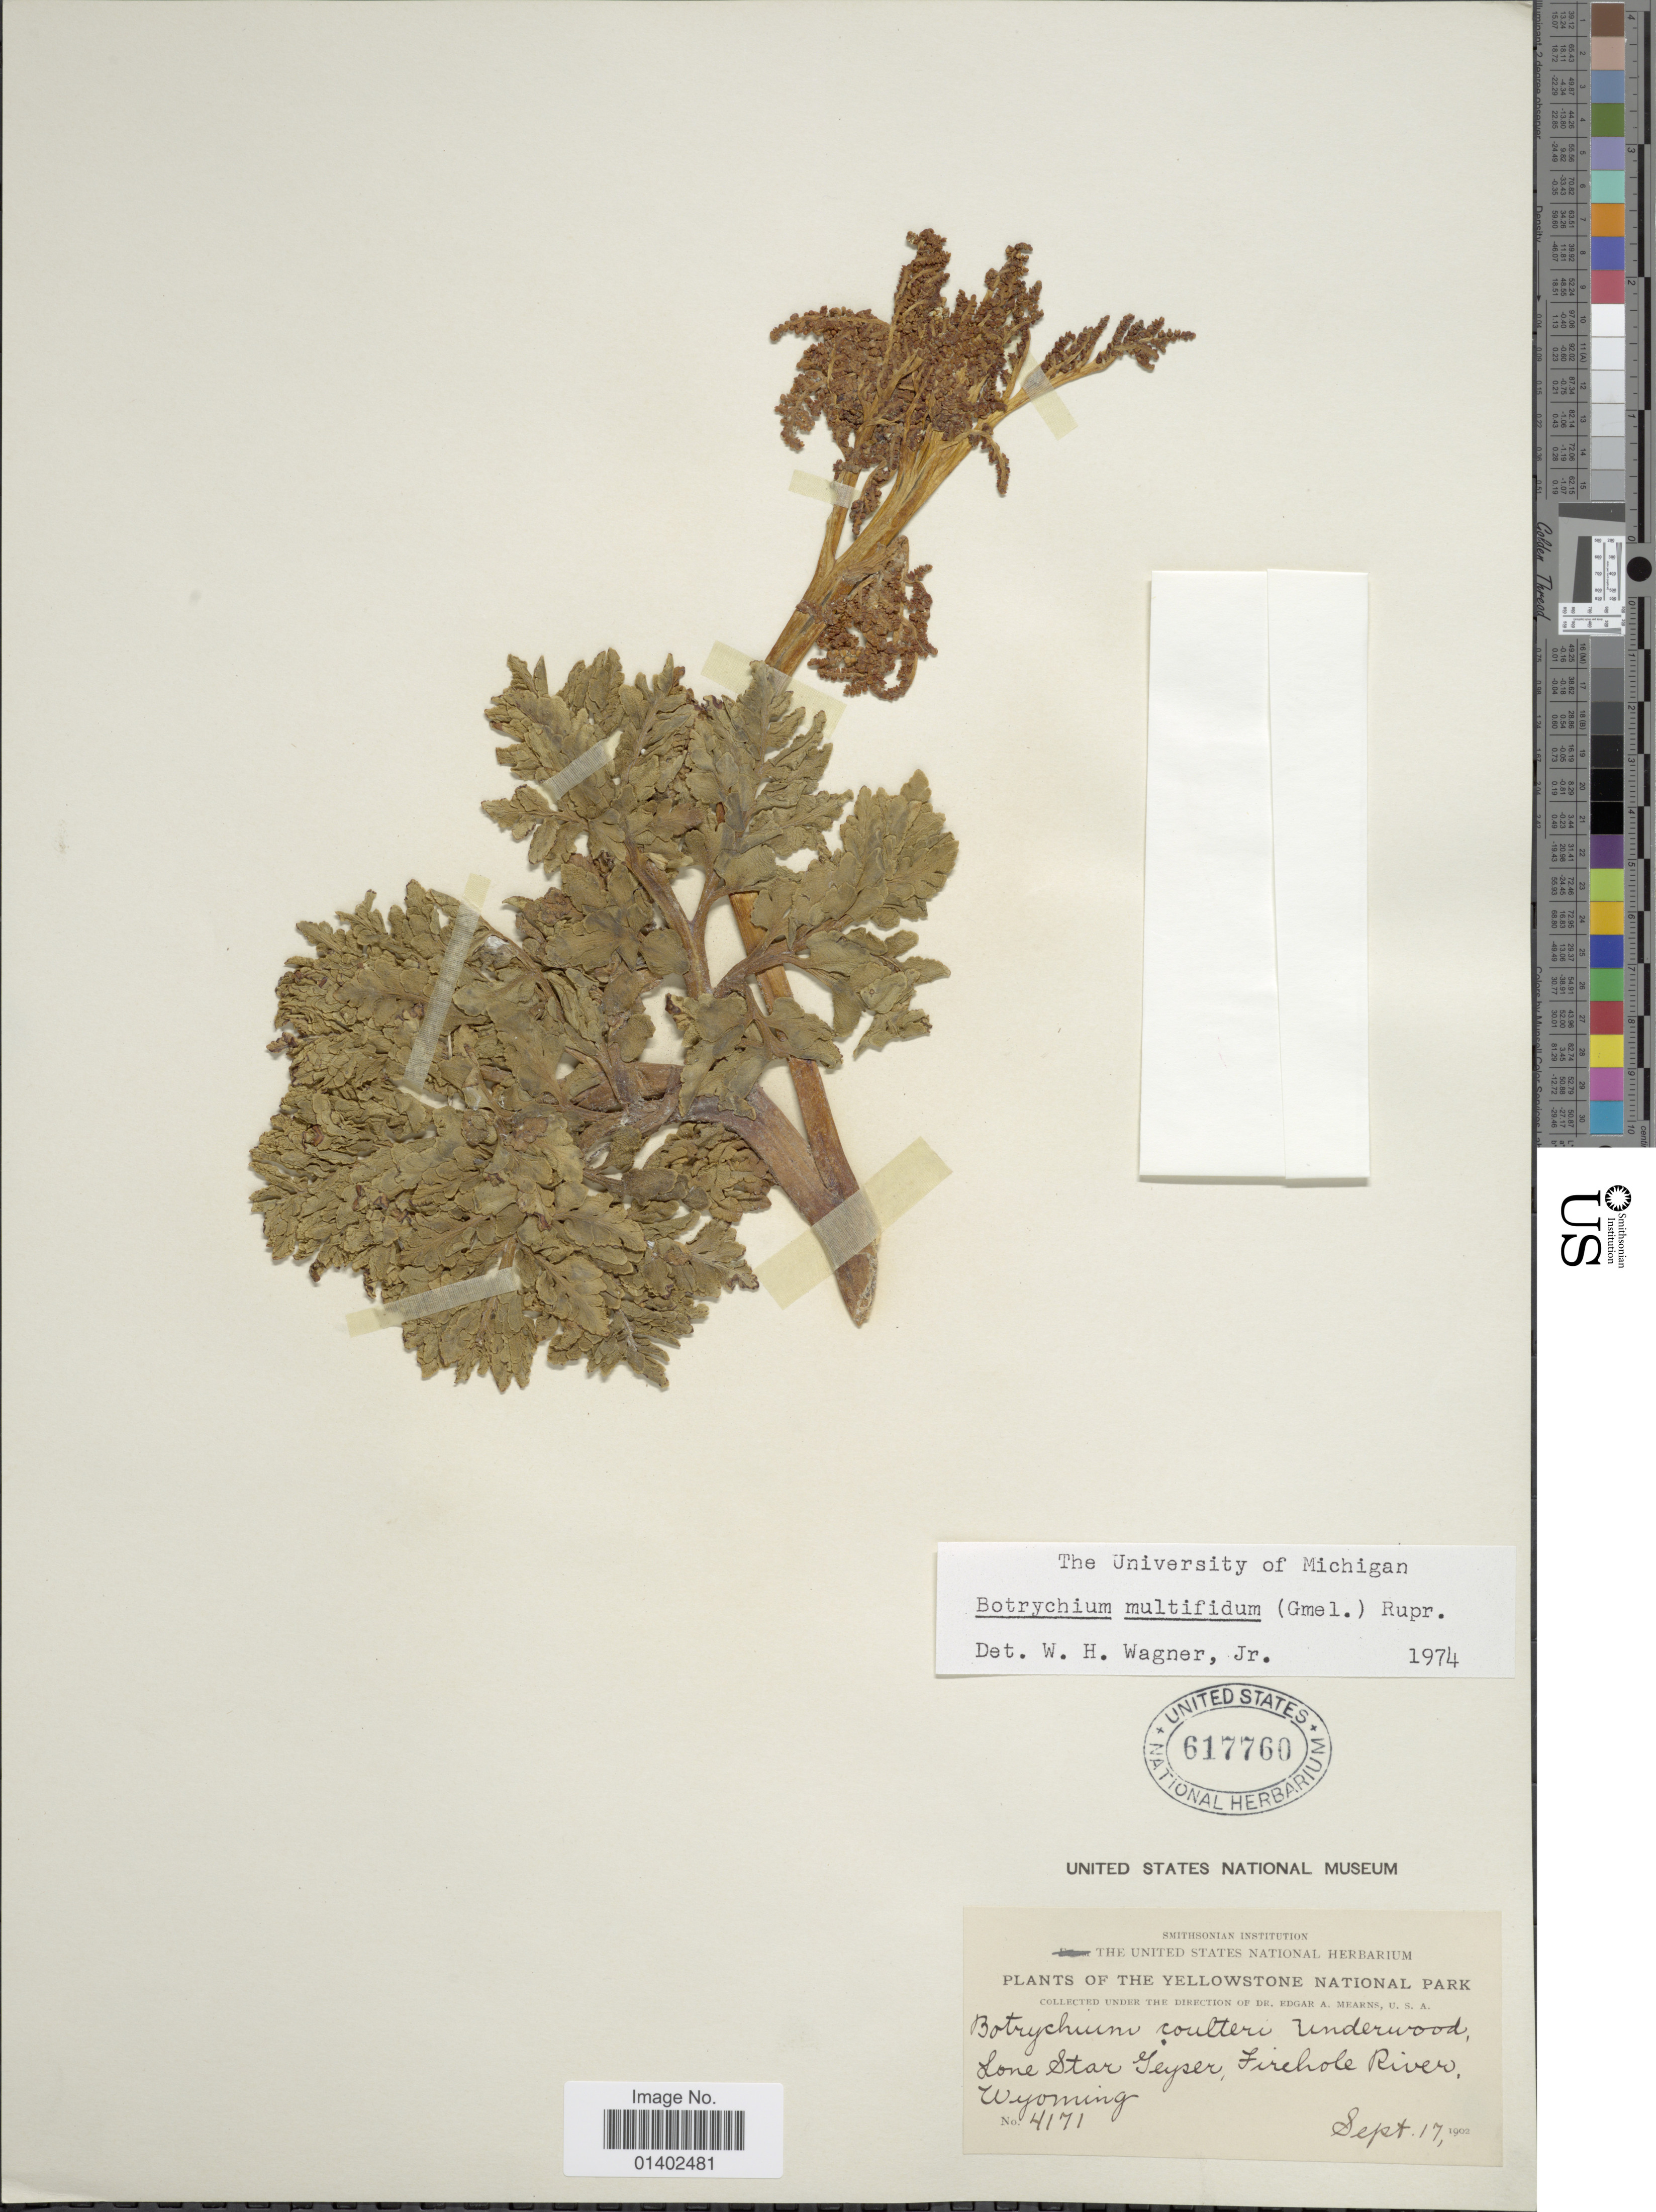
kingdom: Plantae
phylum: Tracheophyta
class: Polypodiopsida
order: Ophioglossales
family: Ophioglossaceae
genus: Botrychium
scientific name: Botrychium multifidum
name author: (J.F. Gmel.) Rupr.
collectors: E. A. Mearns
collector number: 4171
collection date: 1902-09-17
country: United States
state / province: Wyoming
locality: The Yellowstone National Park, Lone Star Geyser, Firehole River.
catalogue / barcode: US 617760